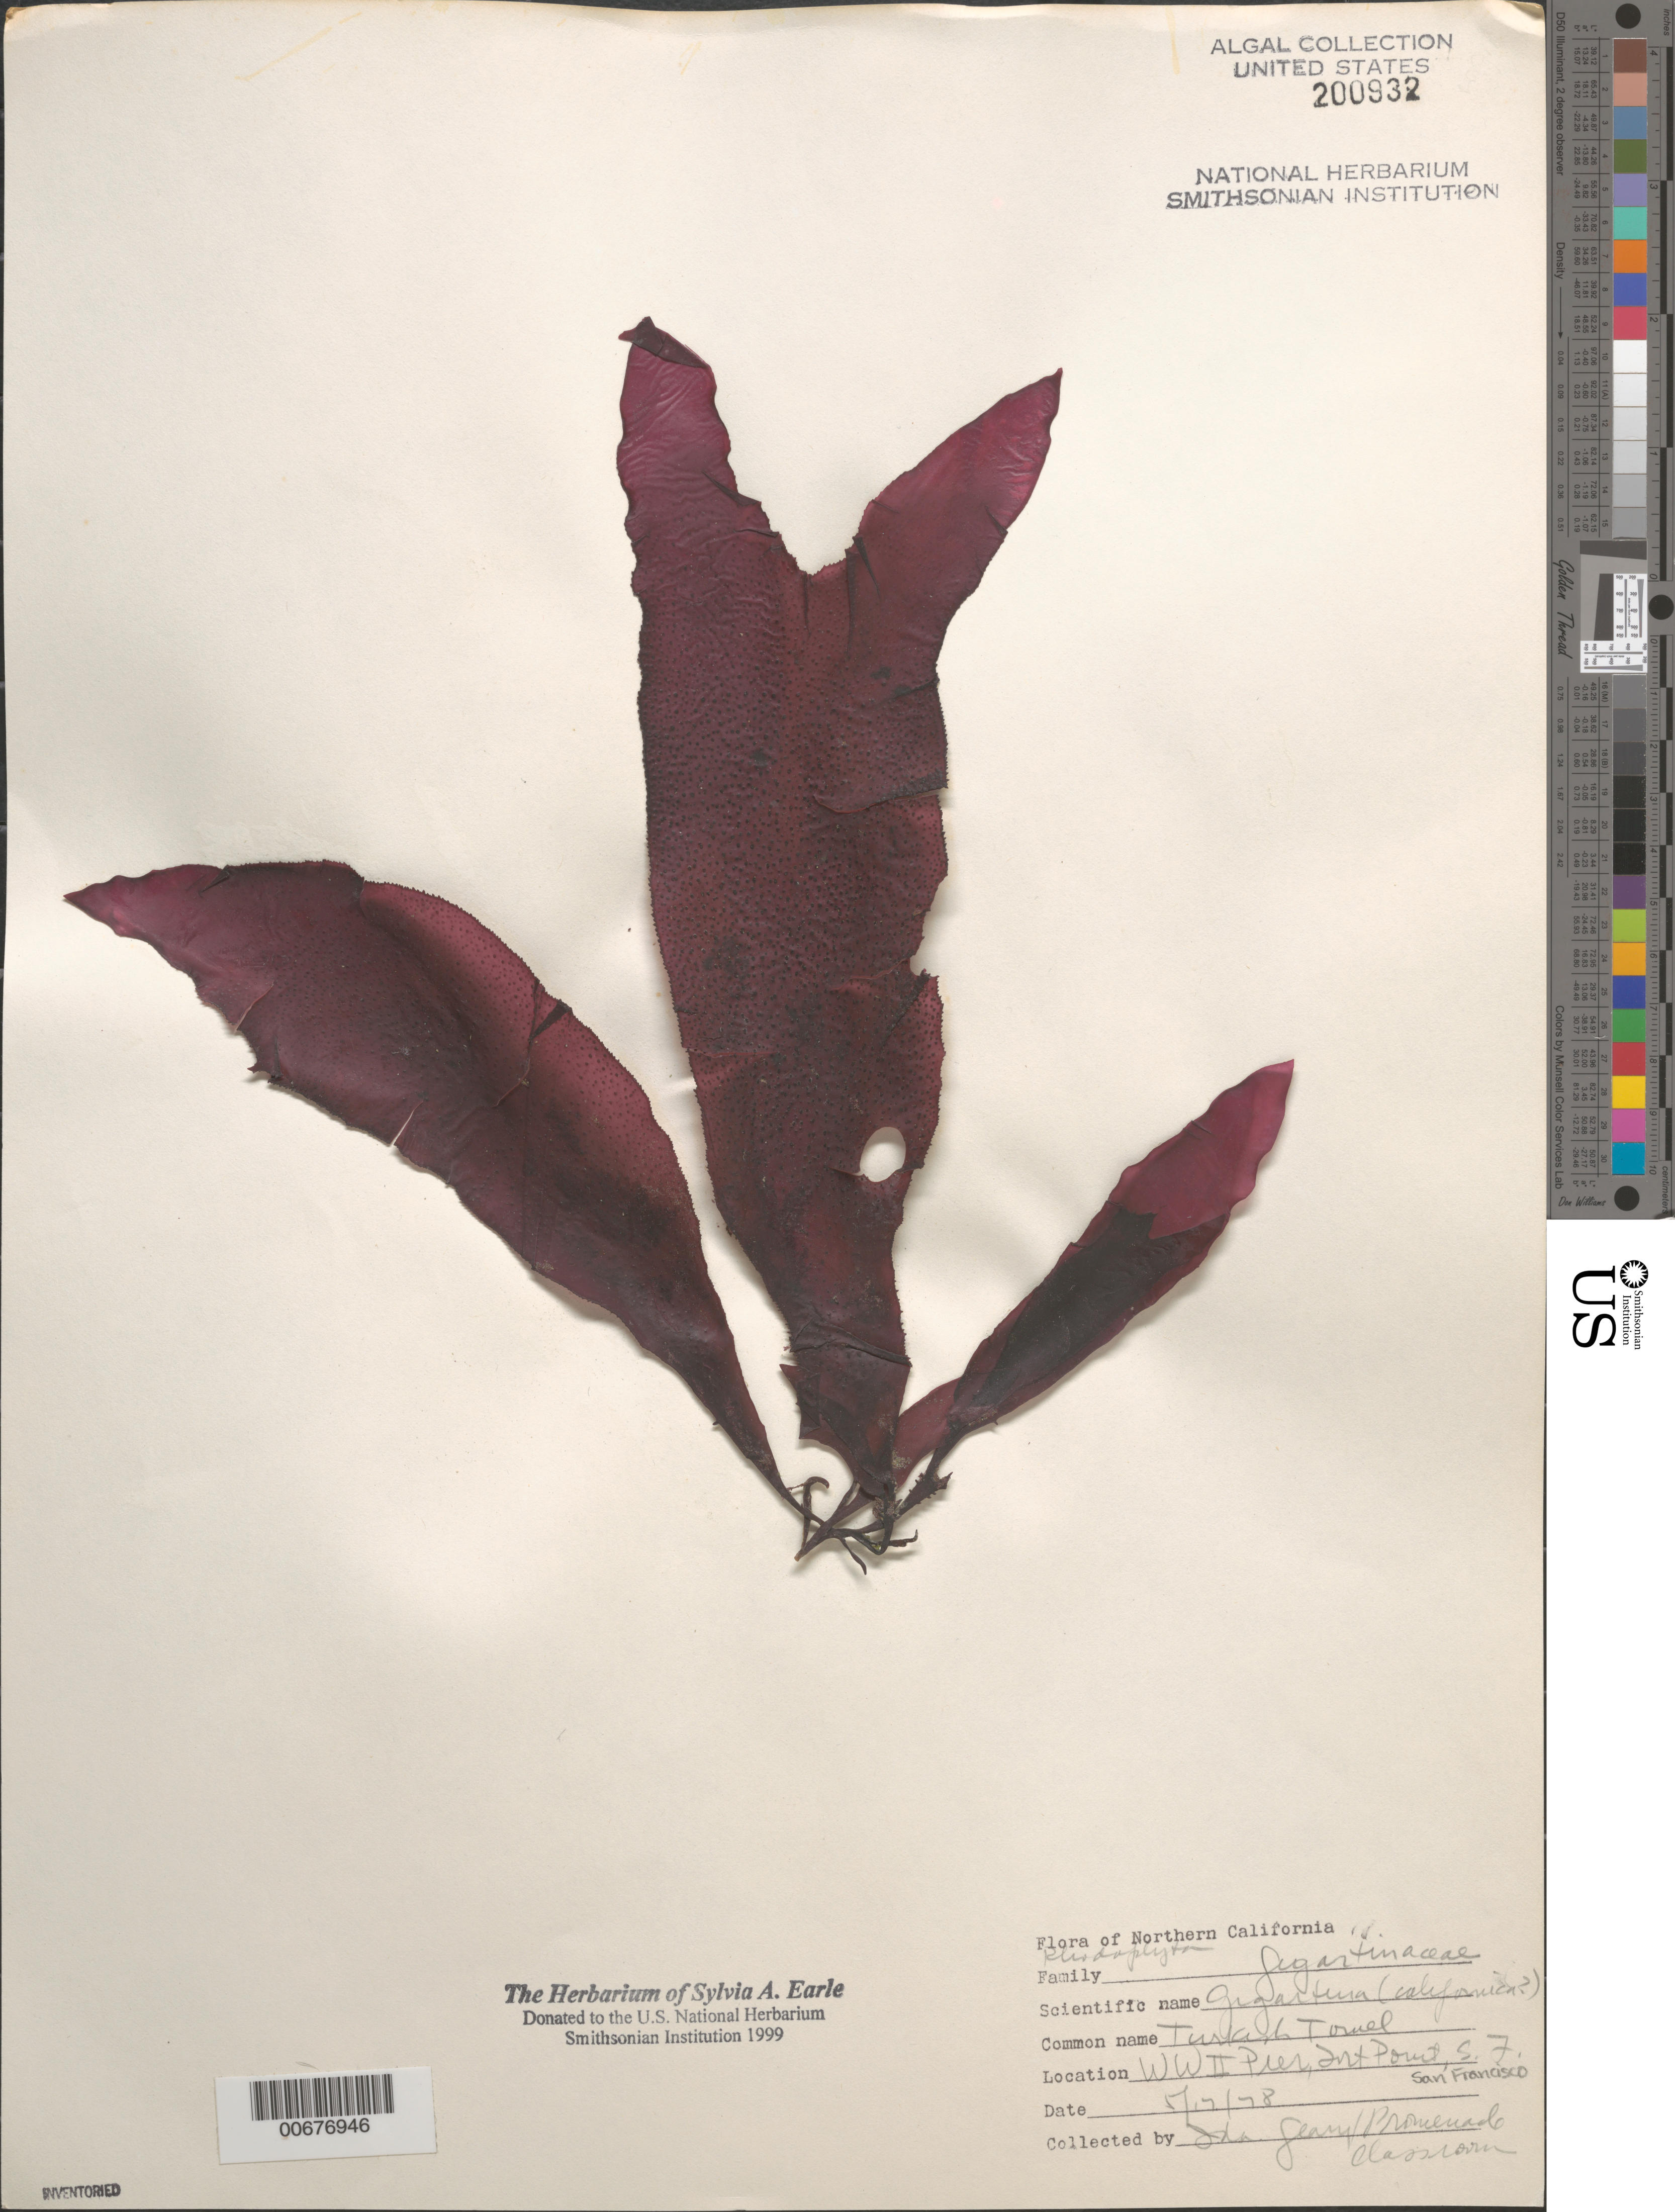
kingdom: Plantae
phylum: Rhodophyta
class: Florideophyceae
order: Gigartinales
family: Gigartinaceae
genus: Gigartina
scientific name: Gigartina sp.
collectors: I. Geary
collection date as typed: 17 May 1978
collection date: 1978-05-17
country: United States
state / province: California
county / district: San Francisco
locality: San Francisco, Fort Point, World War II Pier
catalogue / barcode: US 200932